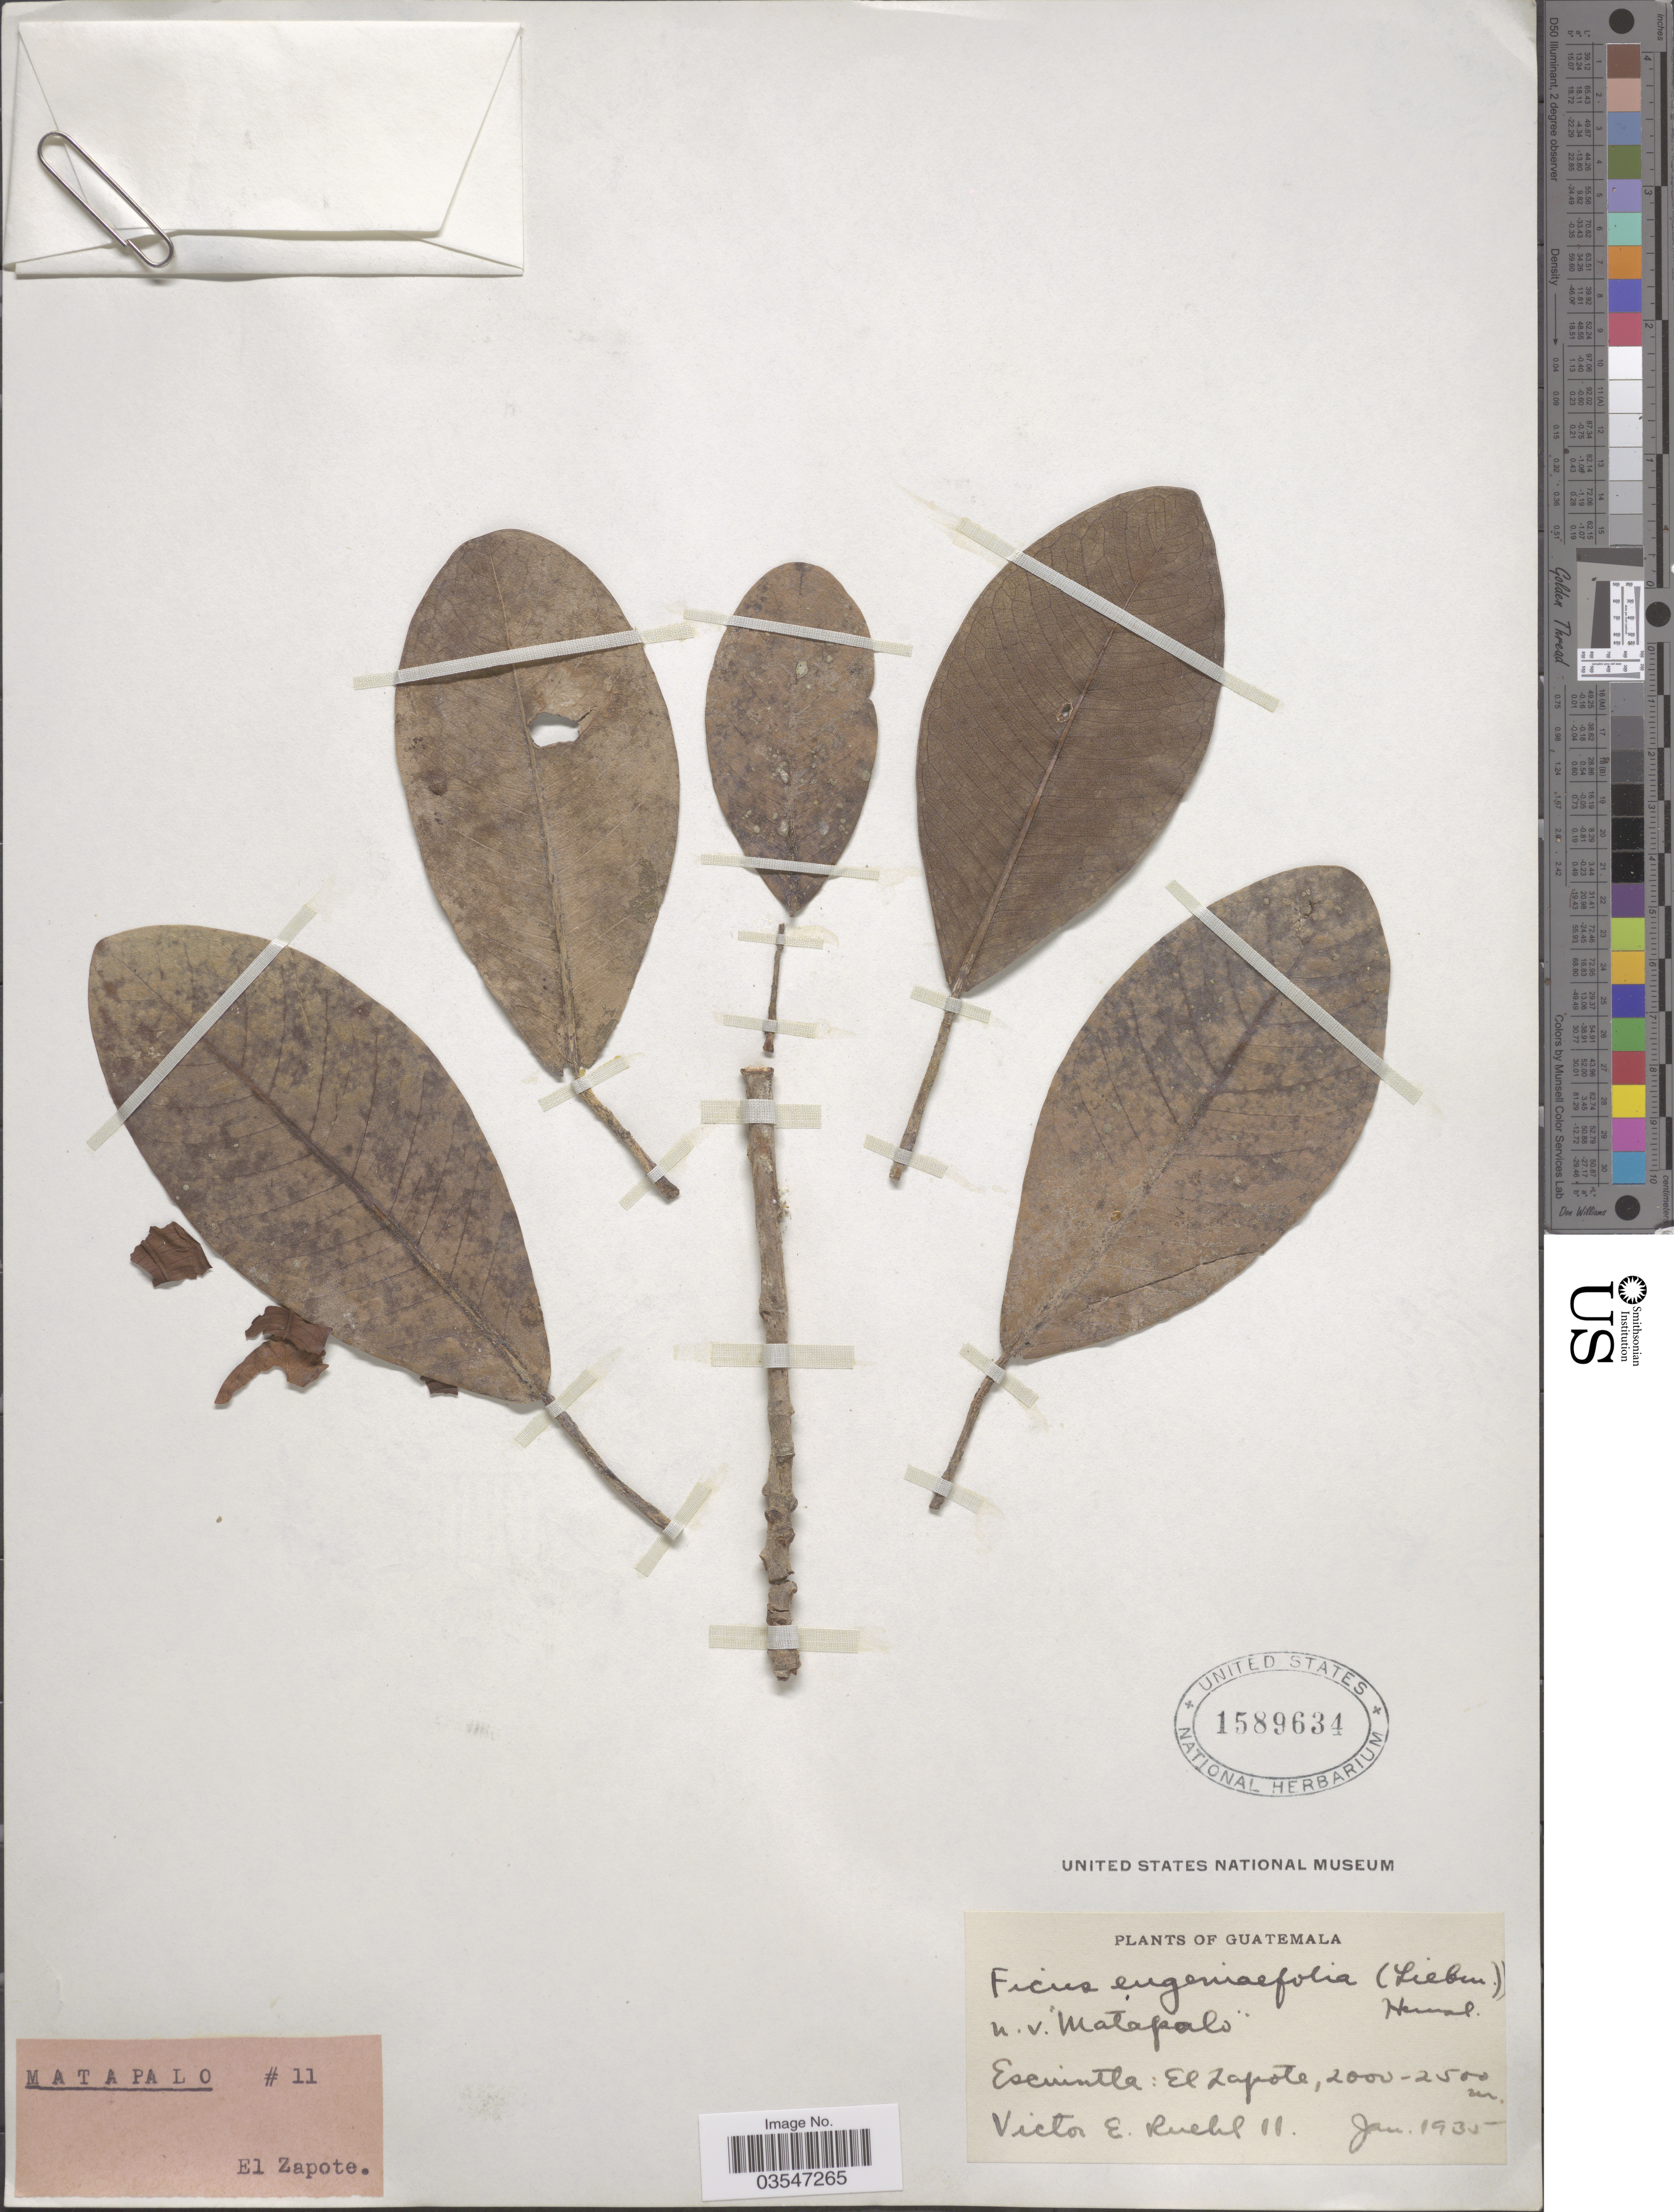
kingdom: Plantae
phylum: Tracheophyta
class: Magnoliopsida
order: Rosales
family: Moraceae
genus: Ficus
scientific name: Ficus eugeniifolia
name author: Hemsl.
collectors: V. Ruehl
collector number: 11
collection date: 1935-01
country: Guatemala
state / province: Escuintla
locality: Escuintla: El Zapote.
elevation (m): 2000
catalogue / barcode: US 1589634